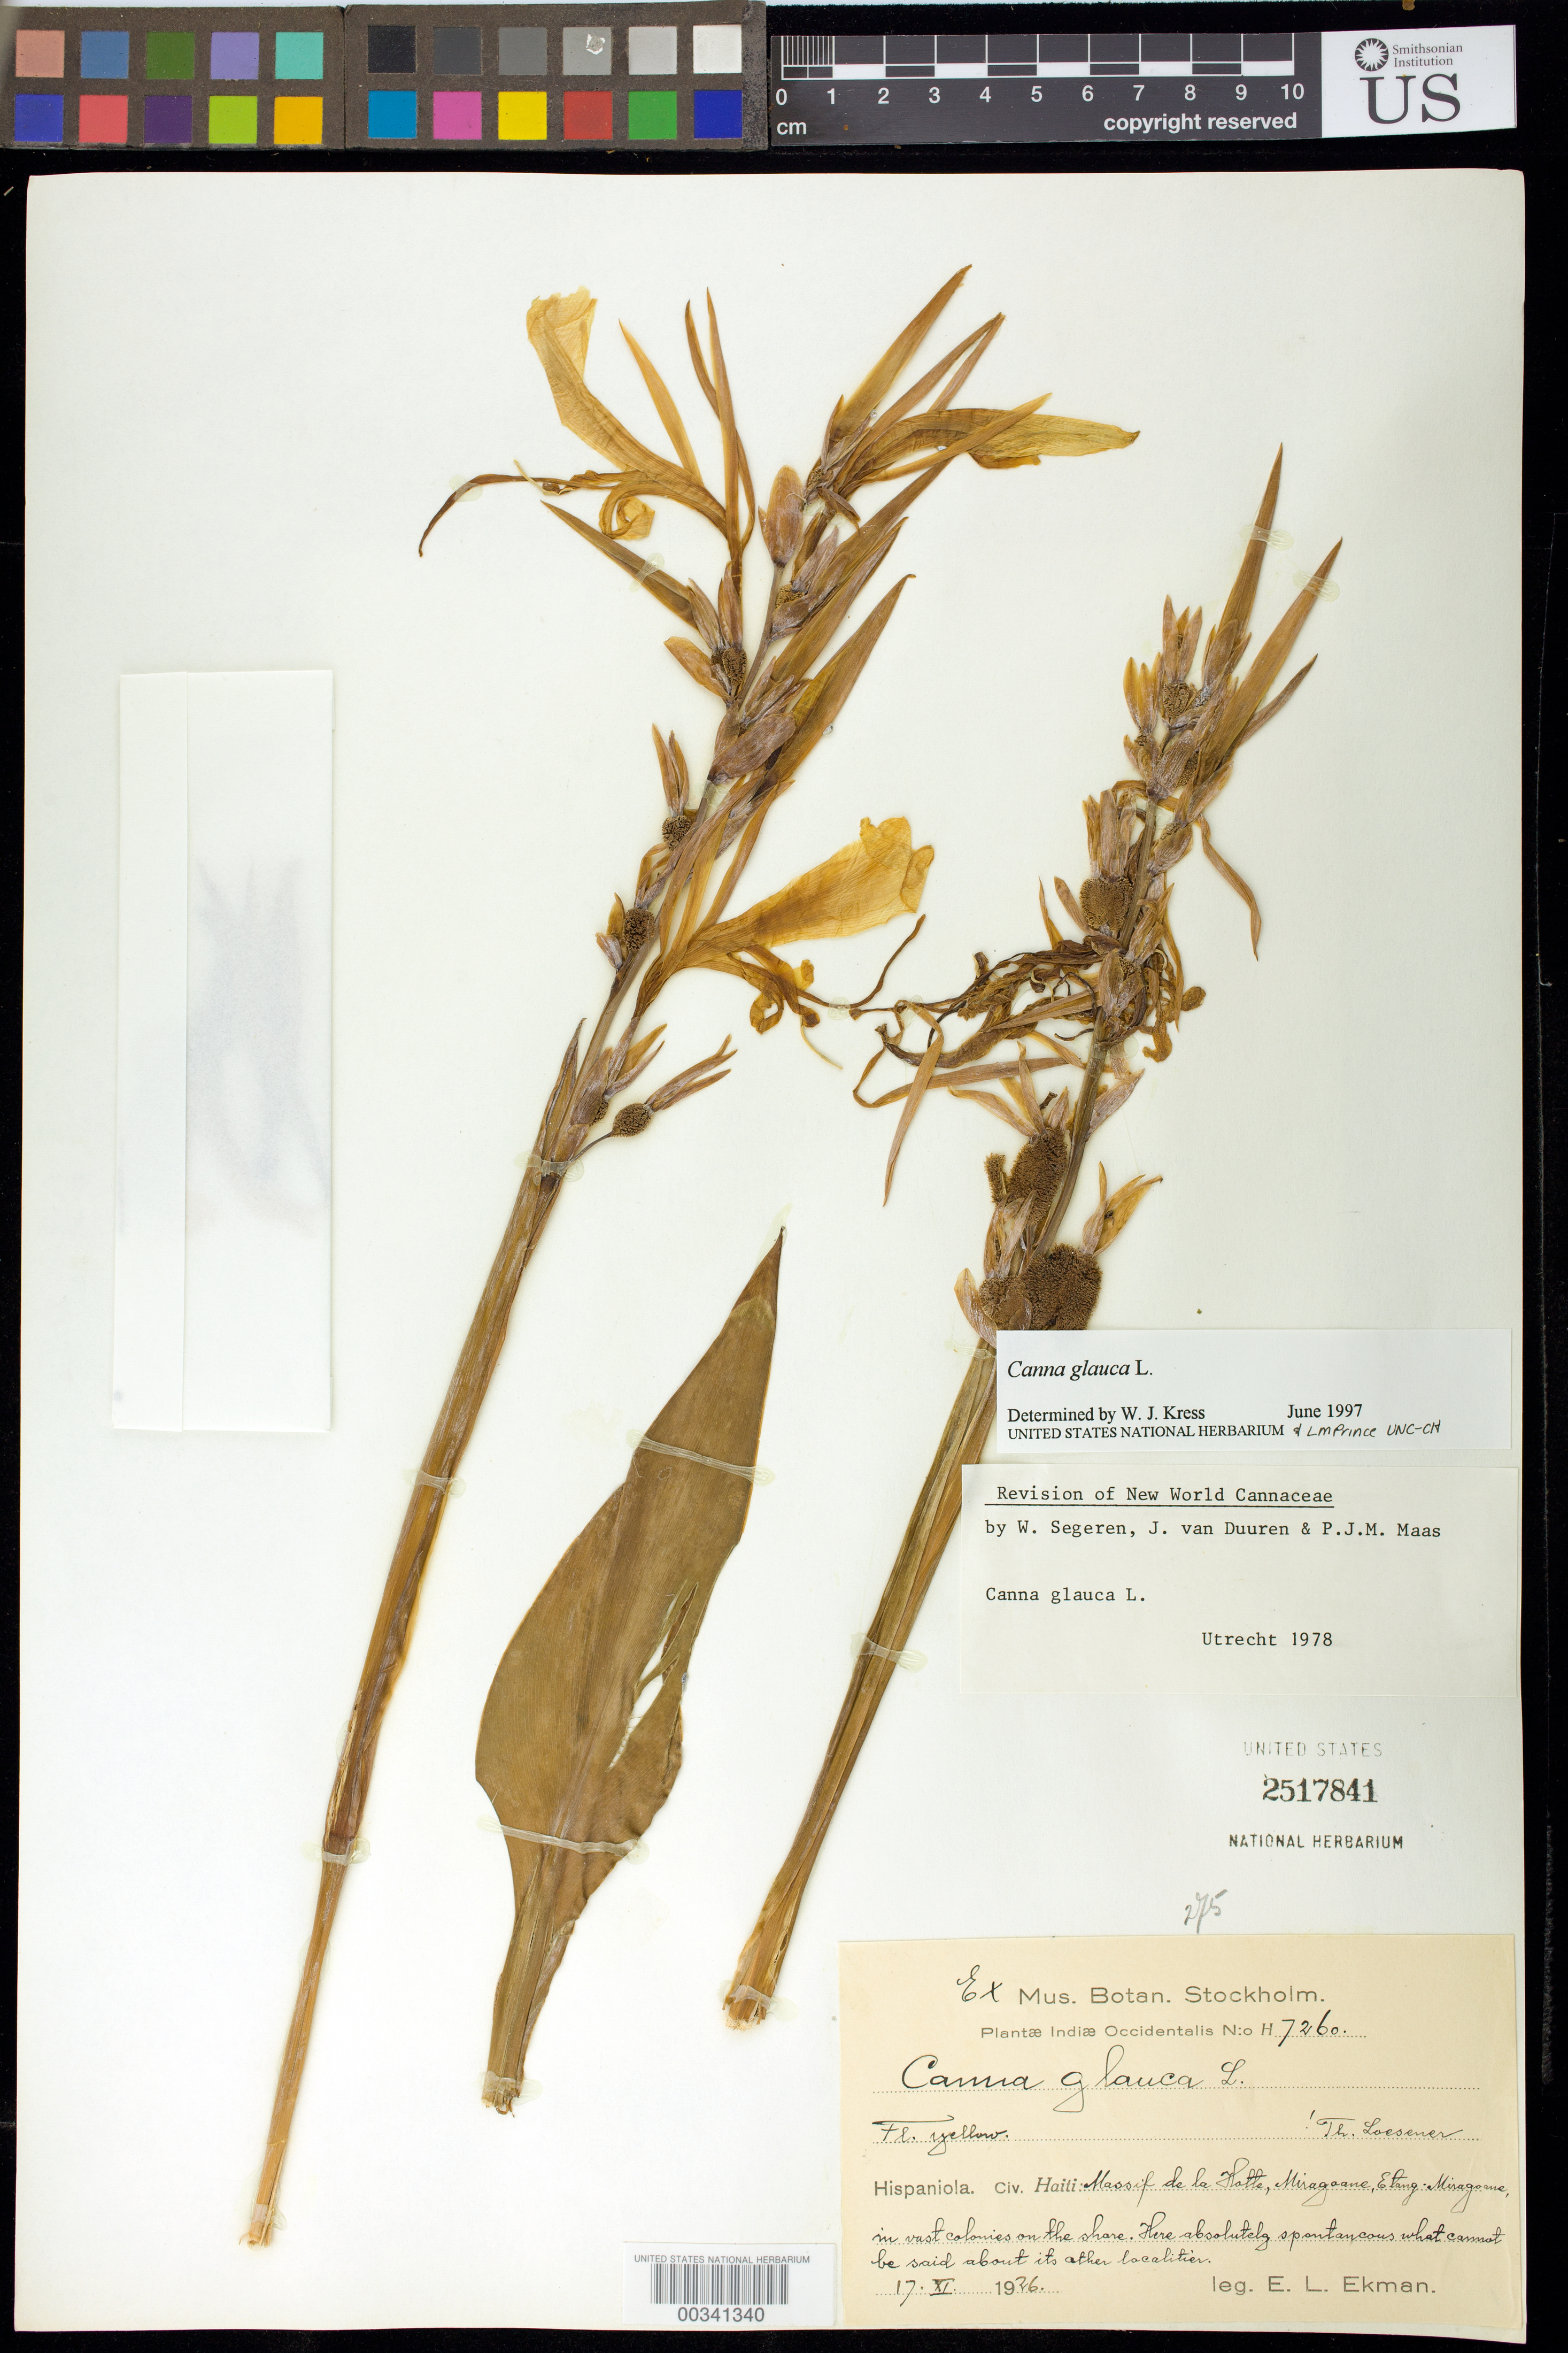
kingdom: Plantae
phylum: Tracheophyta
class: Liliopsida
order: Zingiberales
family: Cannaceae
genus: Canna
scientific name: Canna glauca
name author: L.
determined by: Segeren, W.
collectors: E. L. Ekman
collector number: H.7260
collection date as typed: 17 Nov 1926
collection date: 1926-11-17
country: Haiti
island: Hispaniola Island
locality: Massif de la hotte, miragoane, etang-miragoane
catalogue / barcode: US 2517841